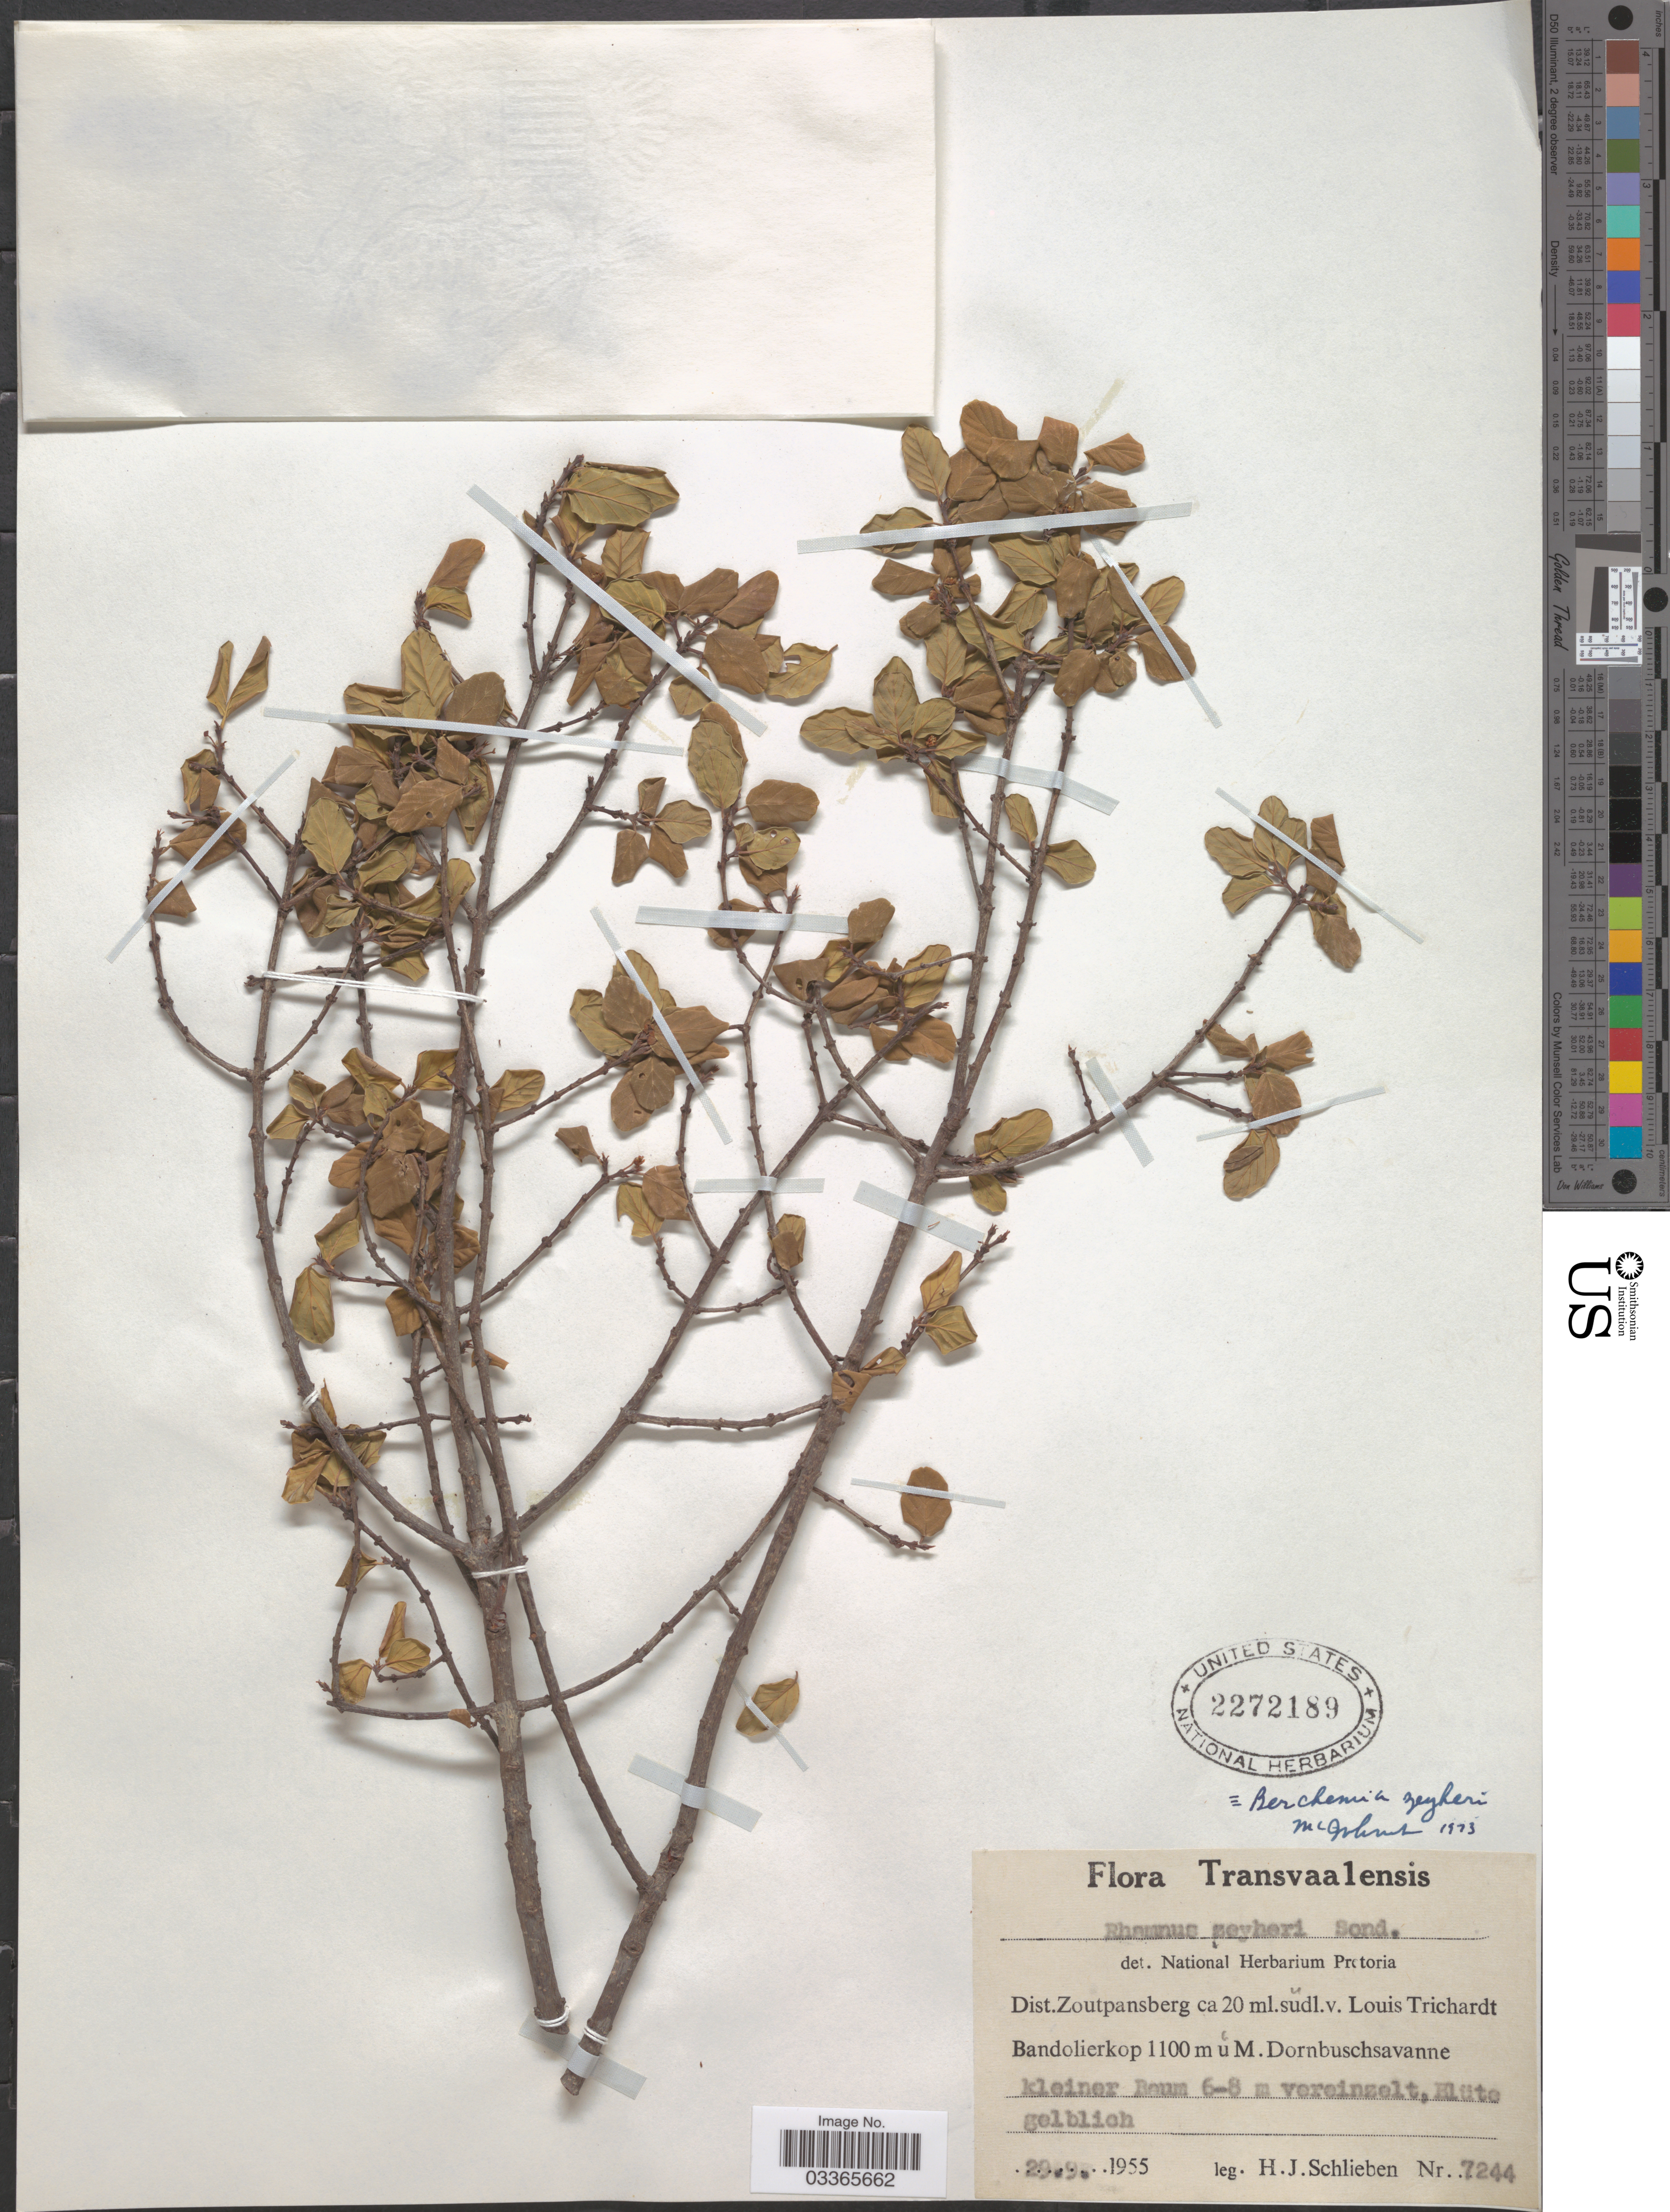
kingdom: Plantae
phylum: Tracheophyta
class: Magnoliopsida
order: Rosales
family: Rhamnaceae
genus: Phyllogeiton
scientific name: Phyllogeiton zeyheri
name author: (Sond.) Suess.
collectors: H. J. Schlieben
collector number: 7244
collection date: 1955-09-29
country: South Africa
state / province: Limpopo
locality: Transvaalensis, Dist. Zoutpansberg ca 20ml.südl.v. Louis Trichardt Bandolierkop.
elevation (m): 1100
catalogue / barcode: US 2272189